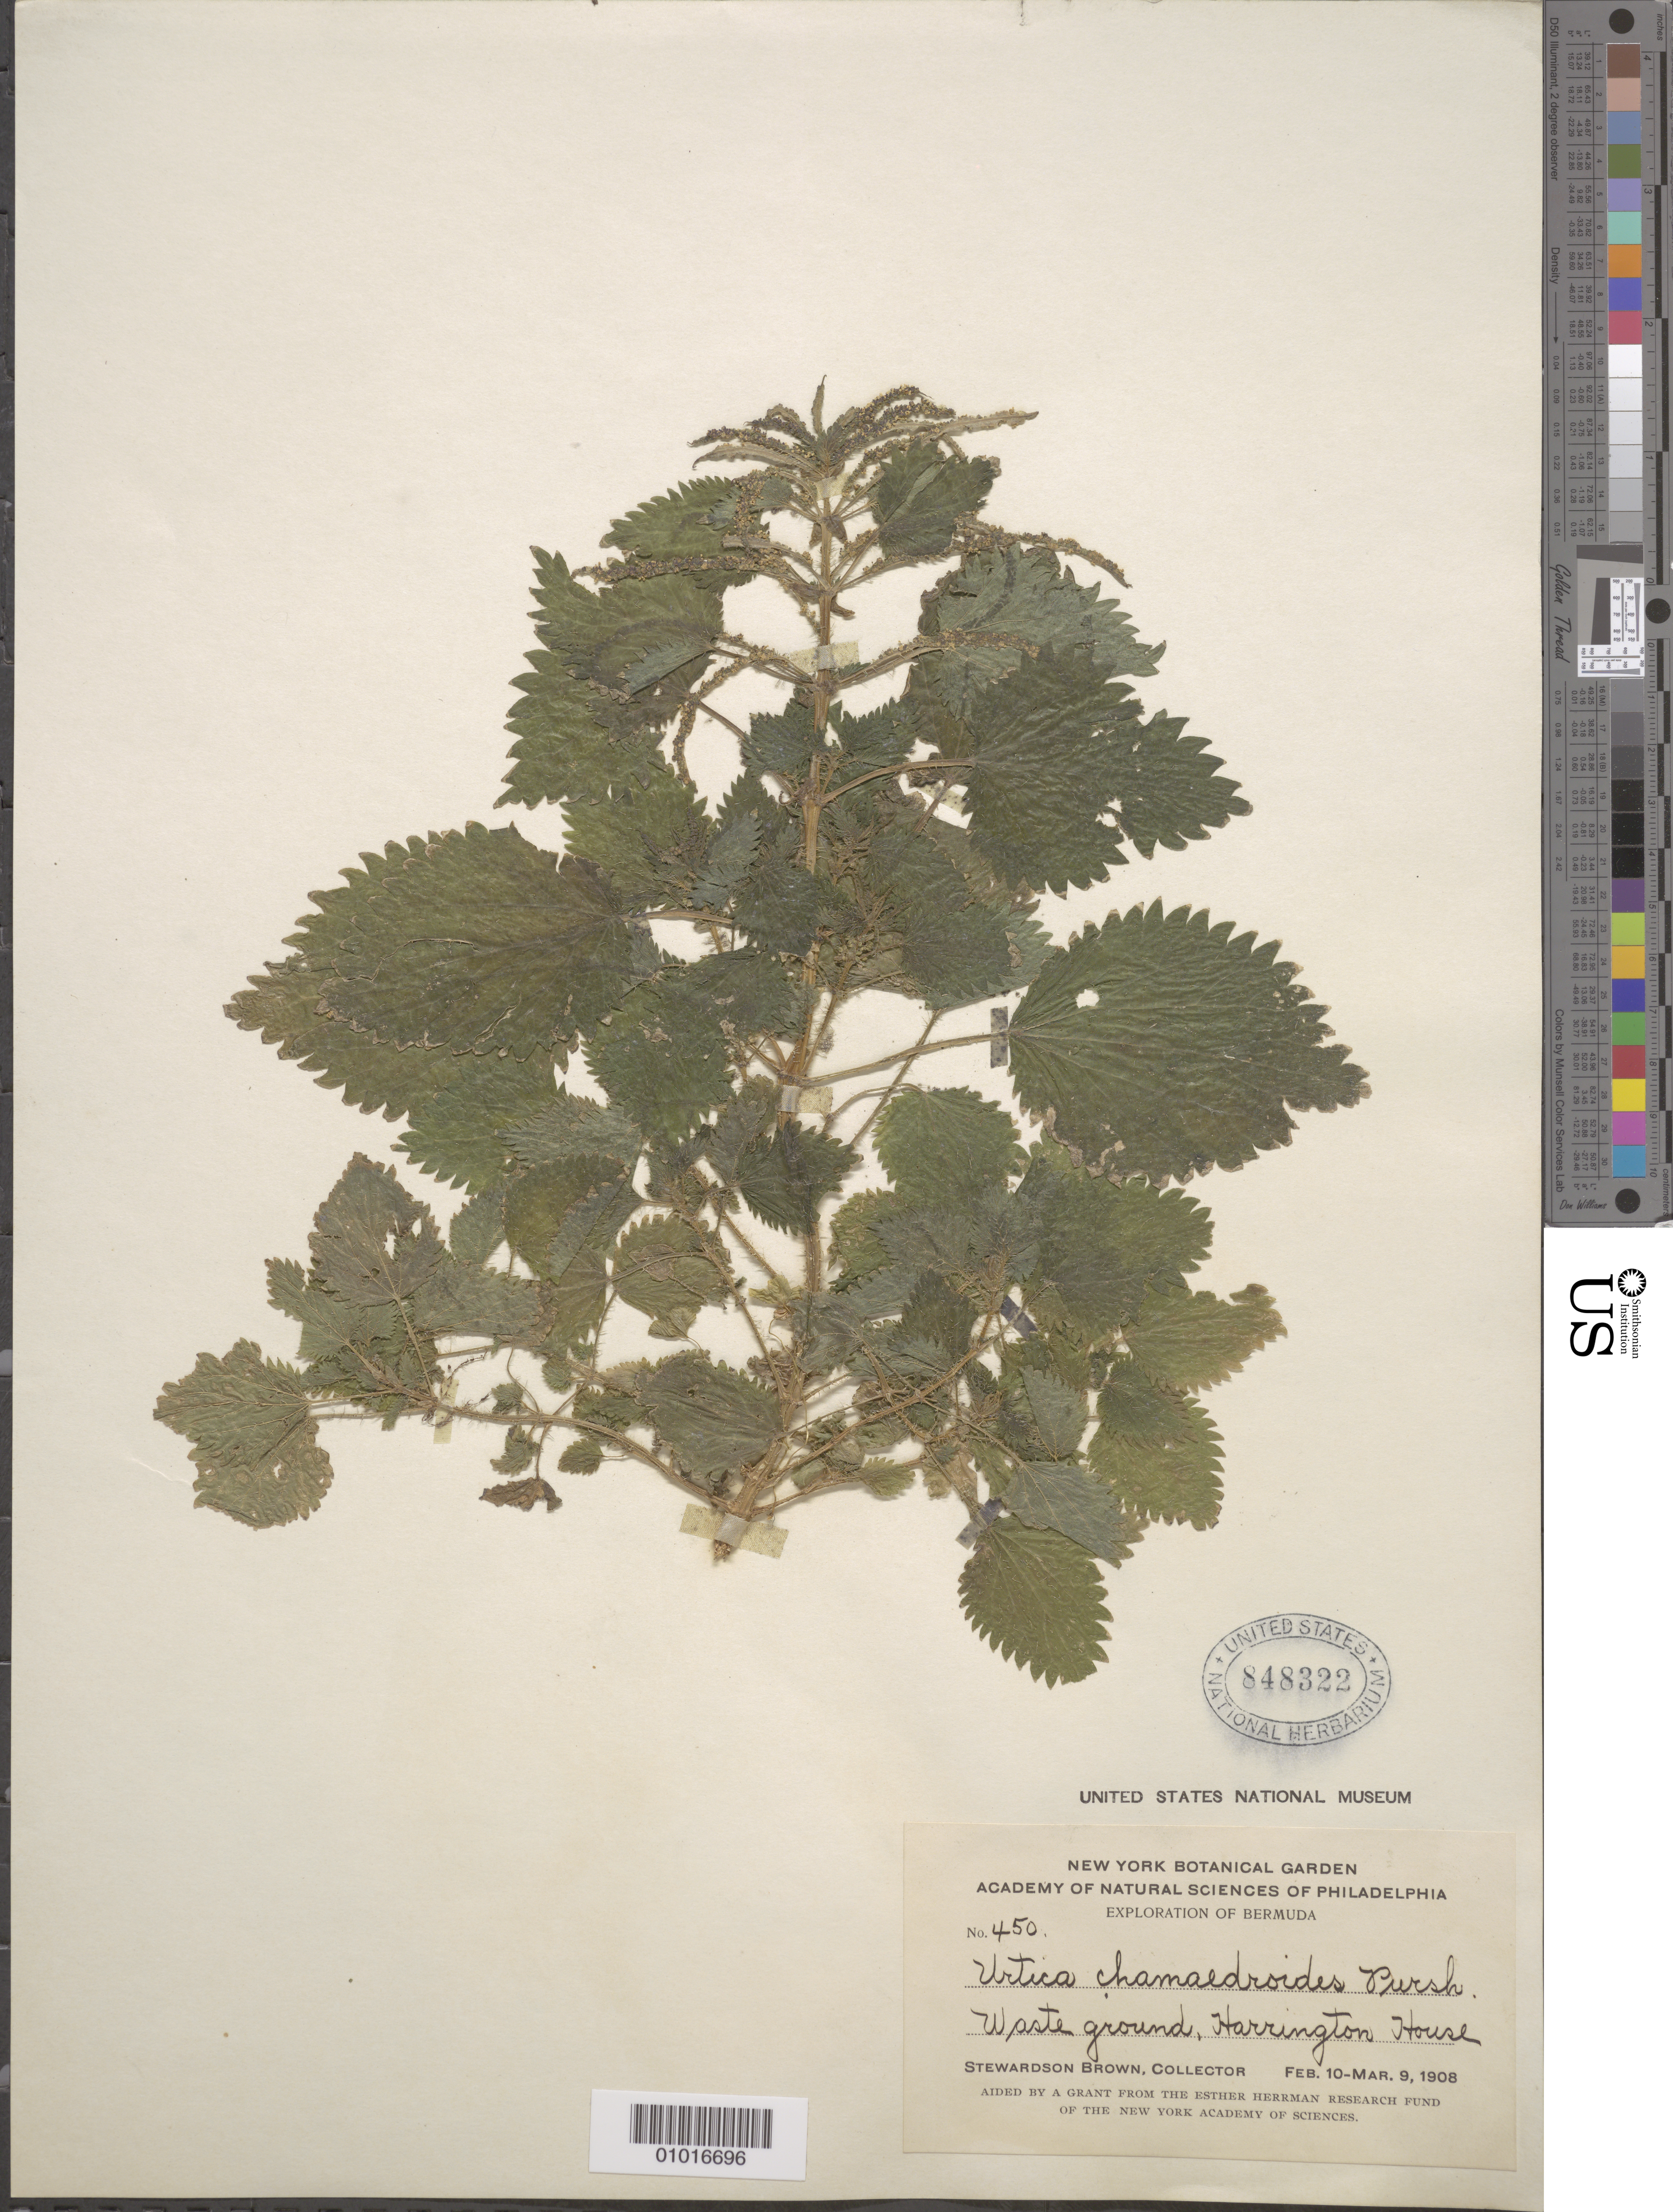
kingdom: Plantae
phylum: Tracheophyta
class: Magnoliopsida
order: Rosales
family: Urticaceae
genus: Urtica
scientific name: Urtica chamaedryoides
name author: Pursh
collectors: S. Brown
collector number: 450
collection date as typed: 10 Feb 1908 to 09 Mar 1908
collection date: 1908-02-10/1908-03-09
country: Bermuda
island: Bermuda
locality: Waste ground, Harrington House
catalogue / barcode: US 848322